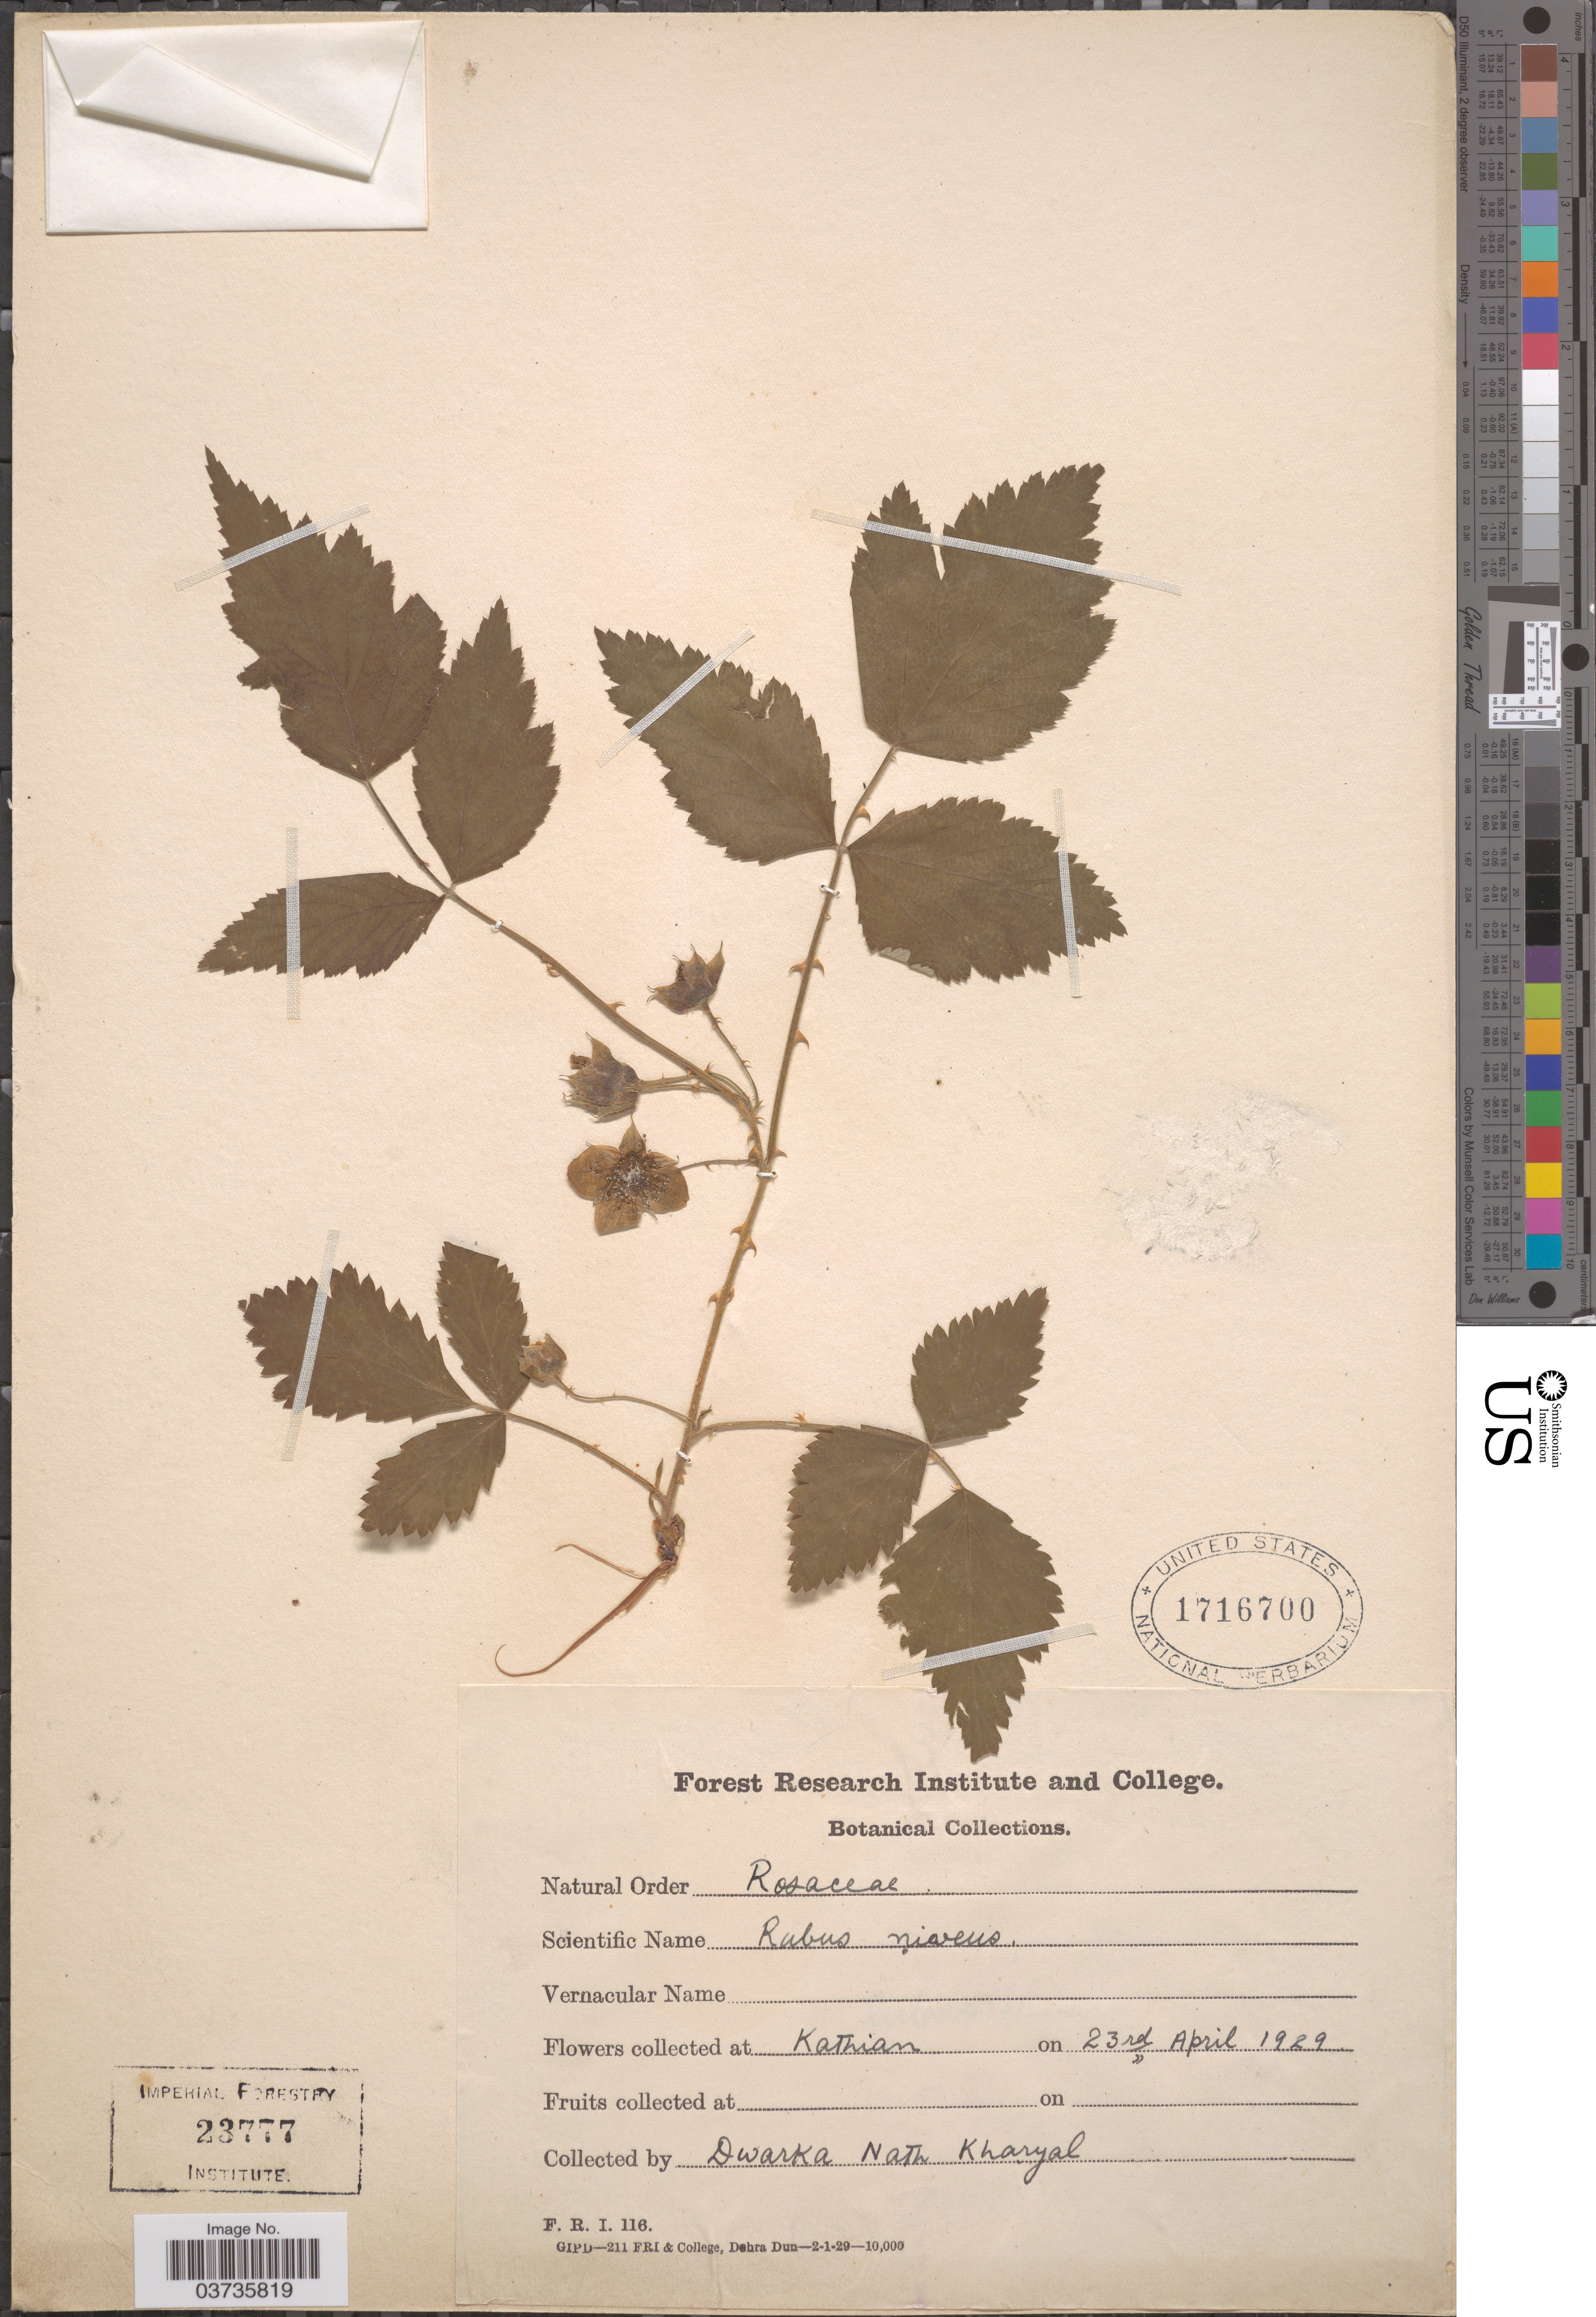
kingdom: Plantae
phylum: Tracheophyta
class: Magnoliopsida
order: Rosales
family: Rosaceae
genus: Rubus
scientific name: Rubus gracilis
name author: Roxb.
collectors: D. N. Kharyal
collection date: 1929-04-23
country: Pakistan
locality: Kathian.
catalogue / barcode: US 1716700